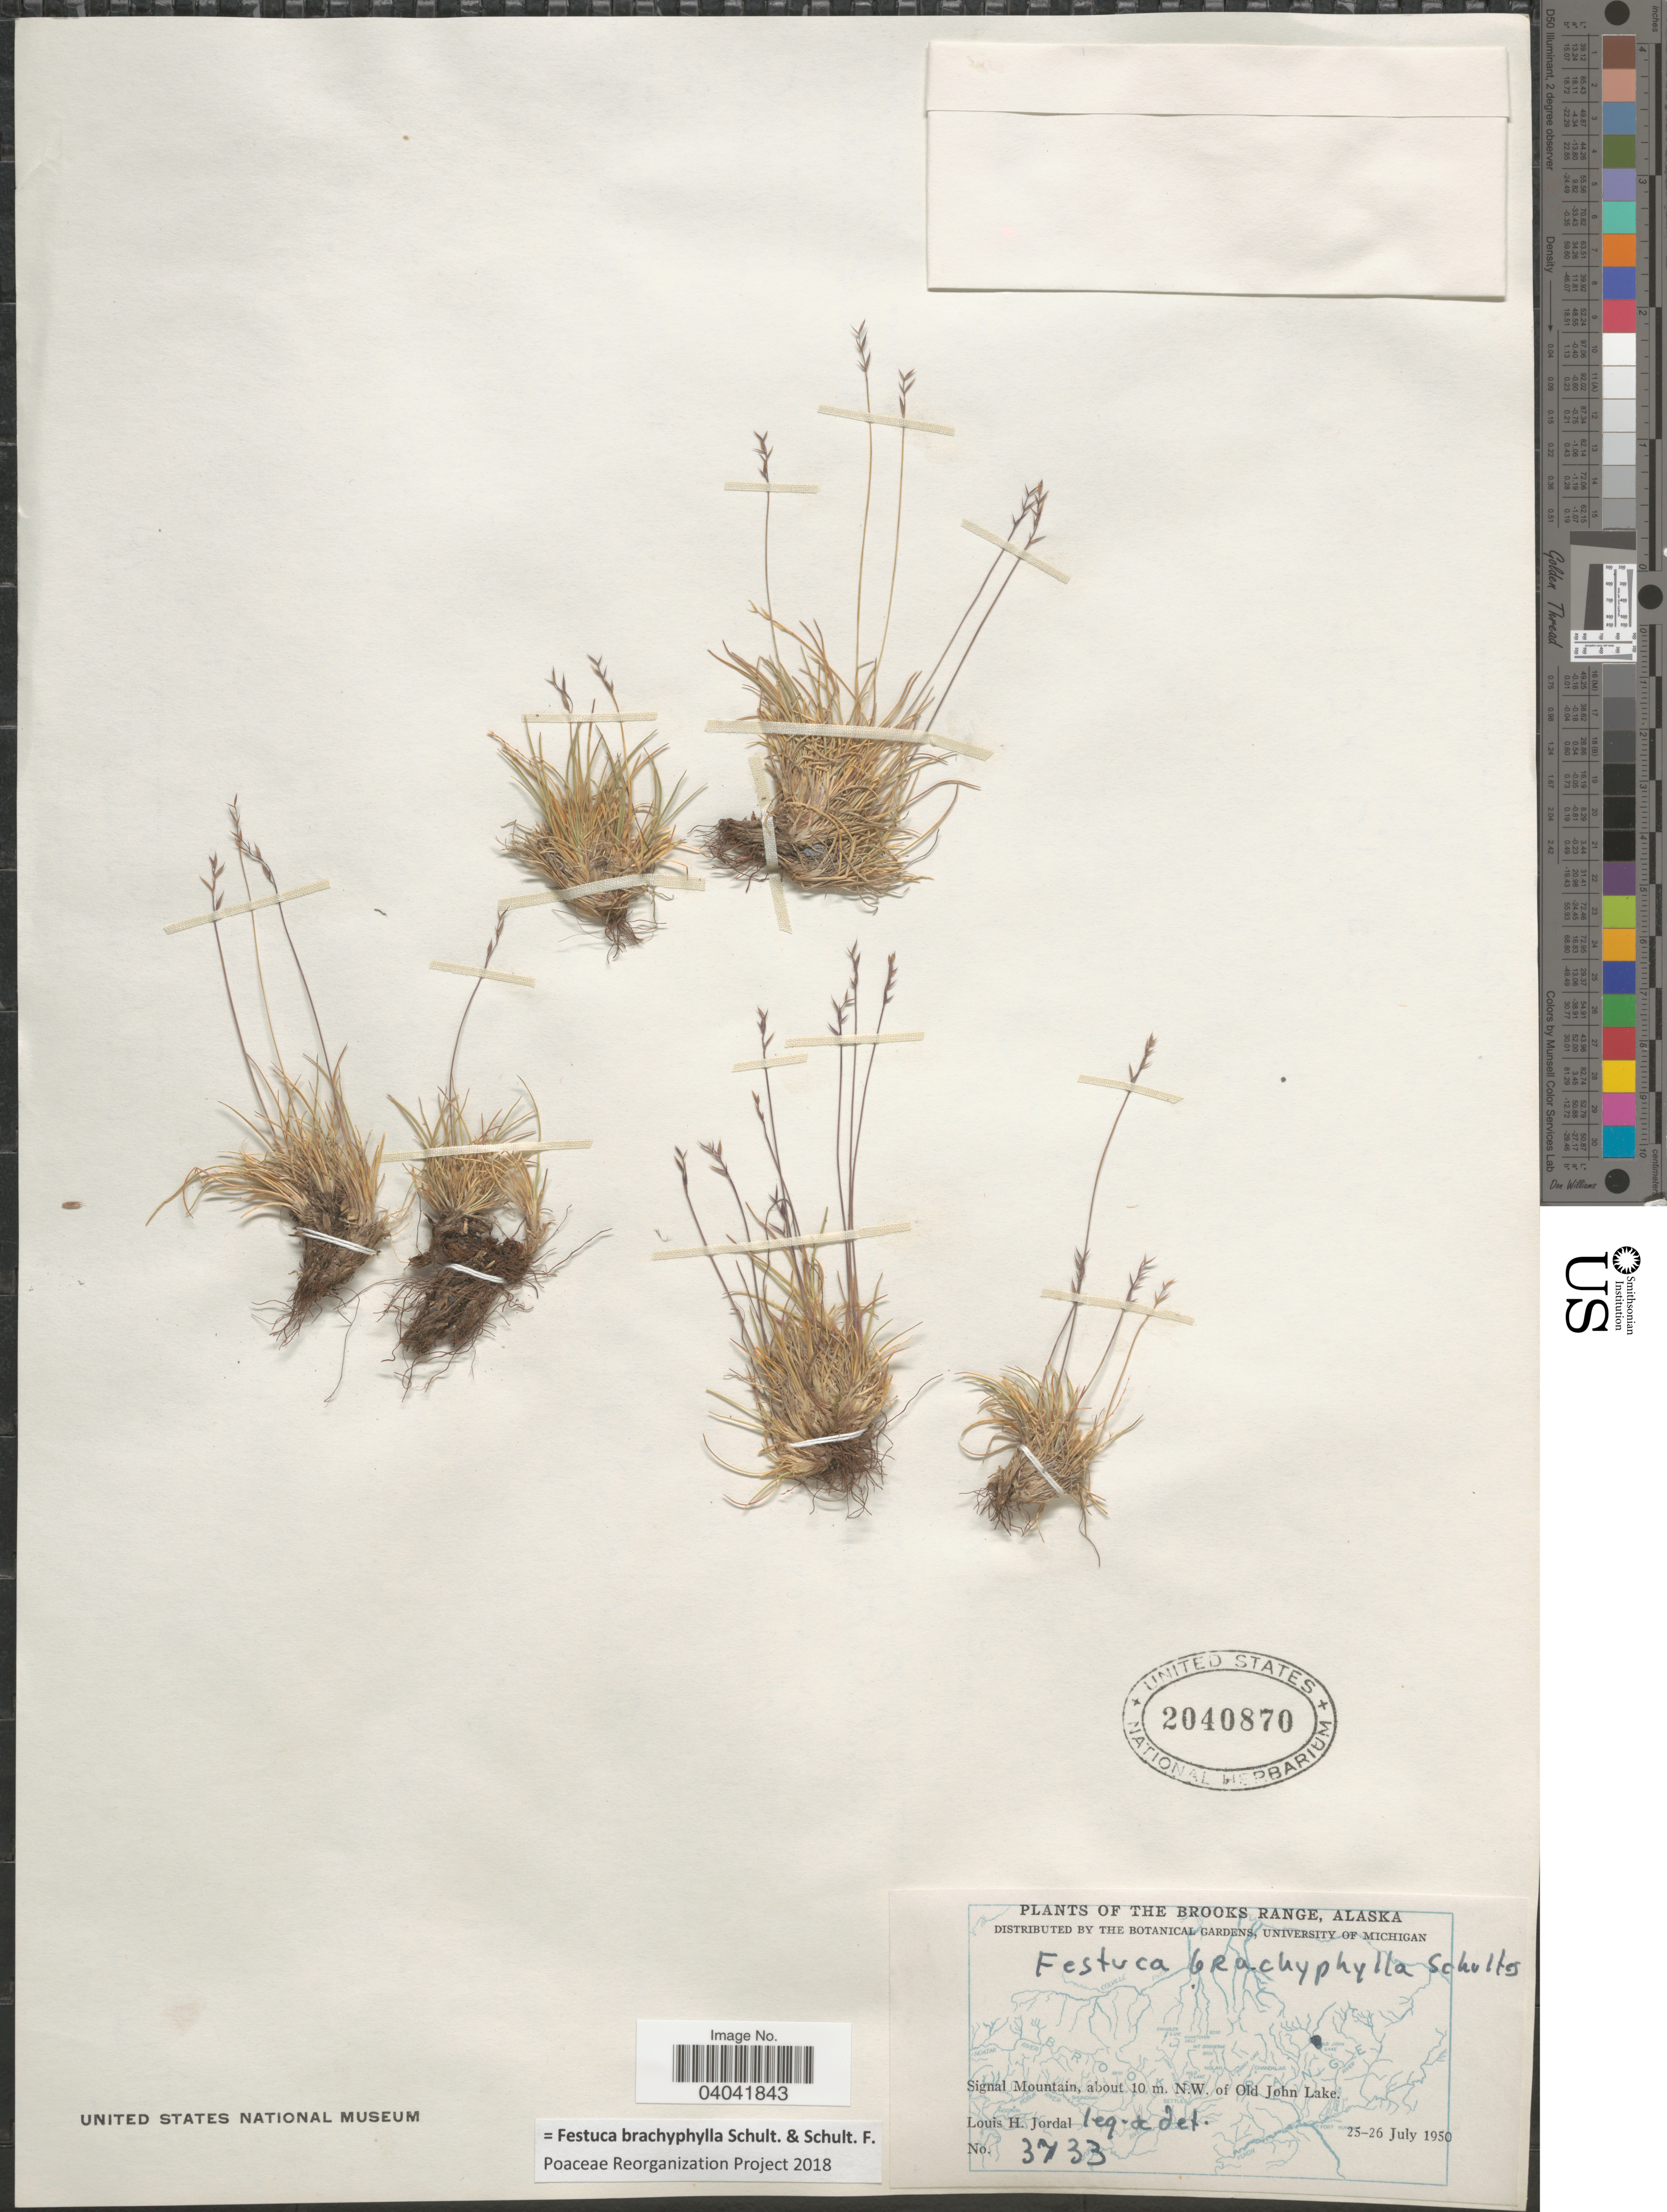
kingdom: Plantae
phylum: Tracheophyta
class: Liliopsida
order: Poales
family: Poaceae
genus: Festuca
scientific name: Festuca brachyphylla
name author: Schult. & Schult. f.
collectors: L. Jordal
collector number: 3733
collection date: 1950-07-25/1950-07-26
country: United States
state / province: Alaska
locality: The Brooks Range. Signal Mountain, about 10 m. N.W. of Old John Lake.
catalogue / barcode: US 2040870